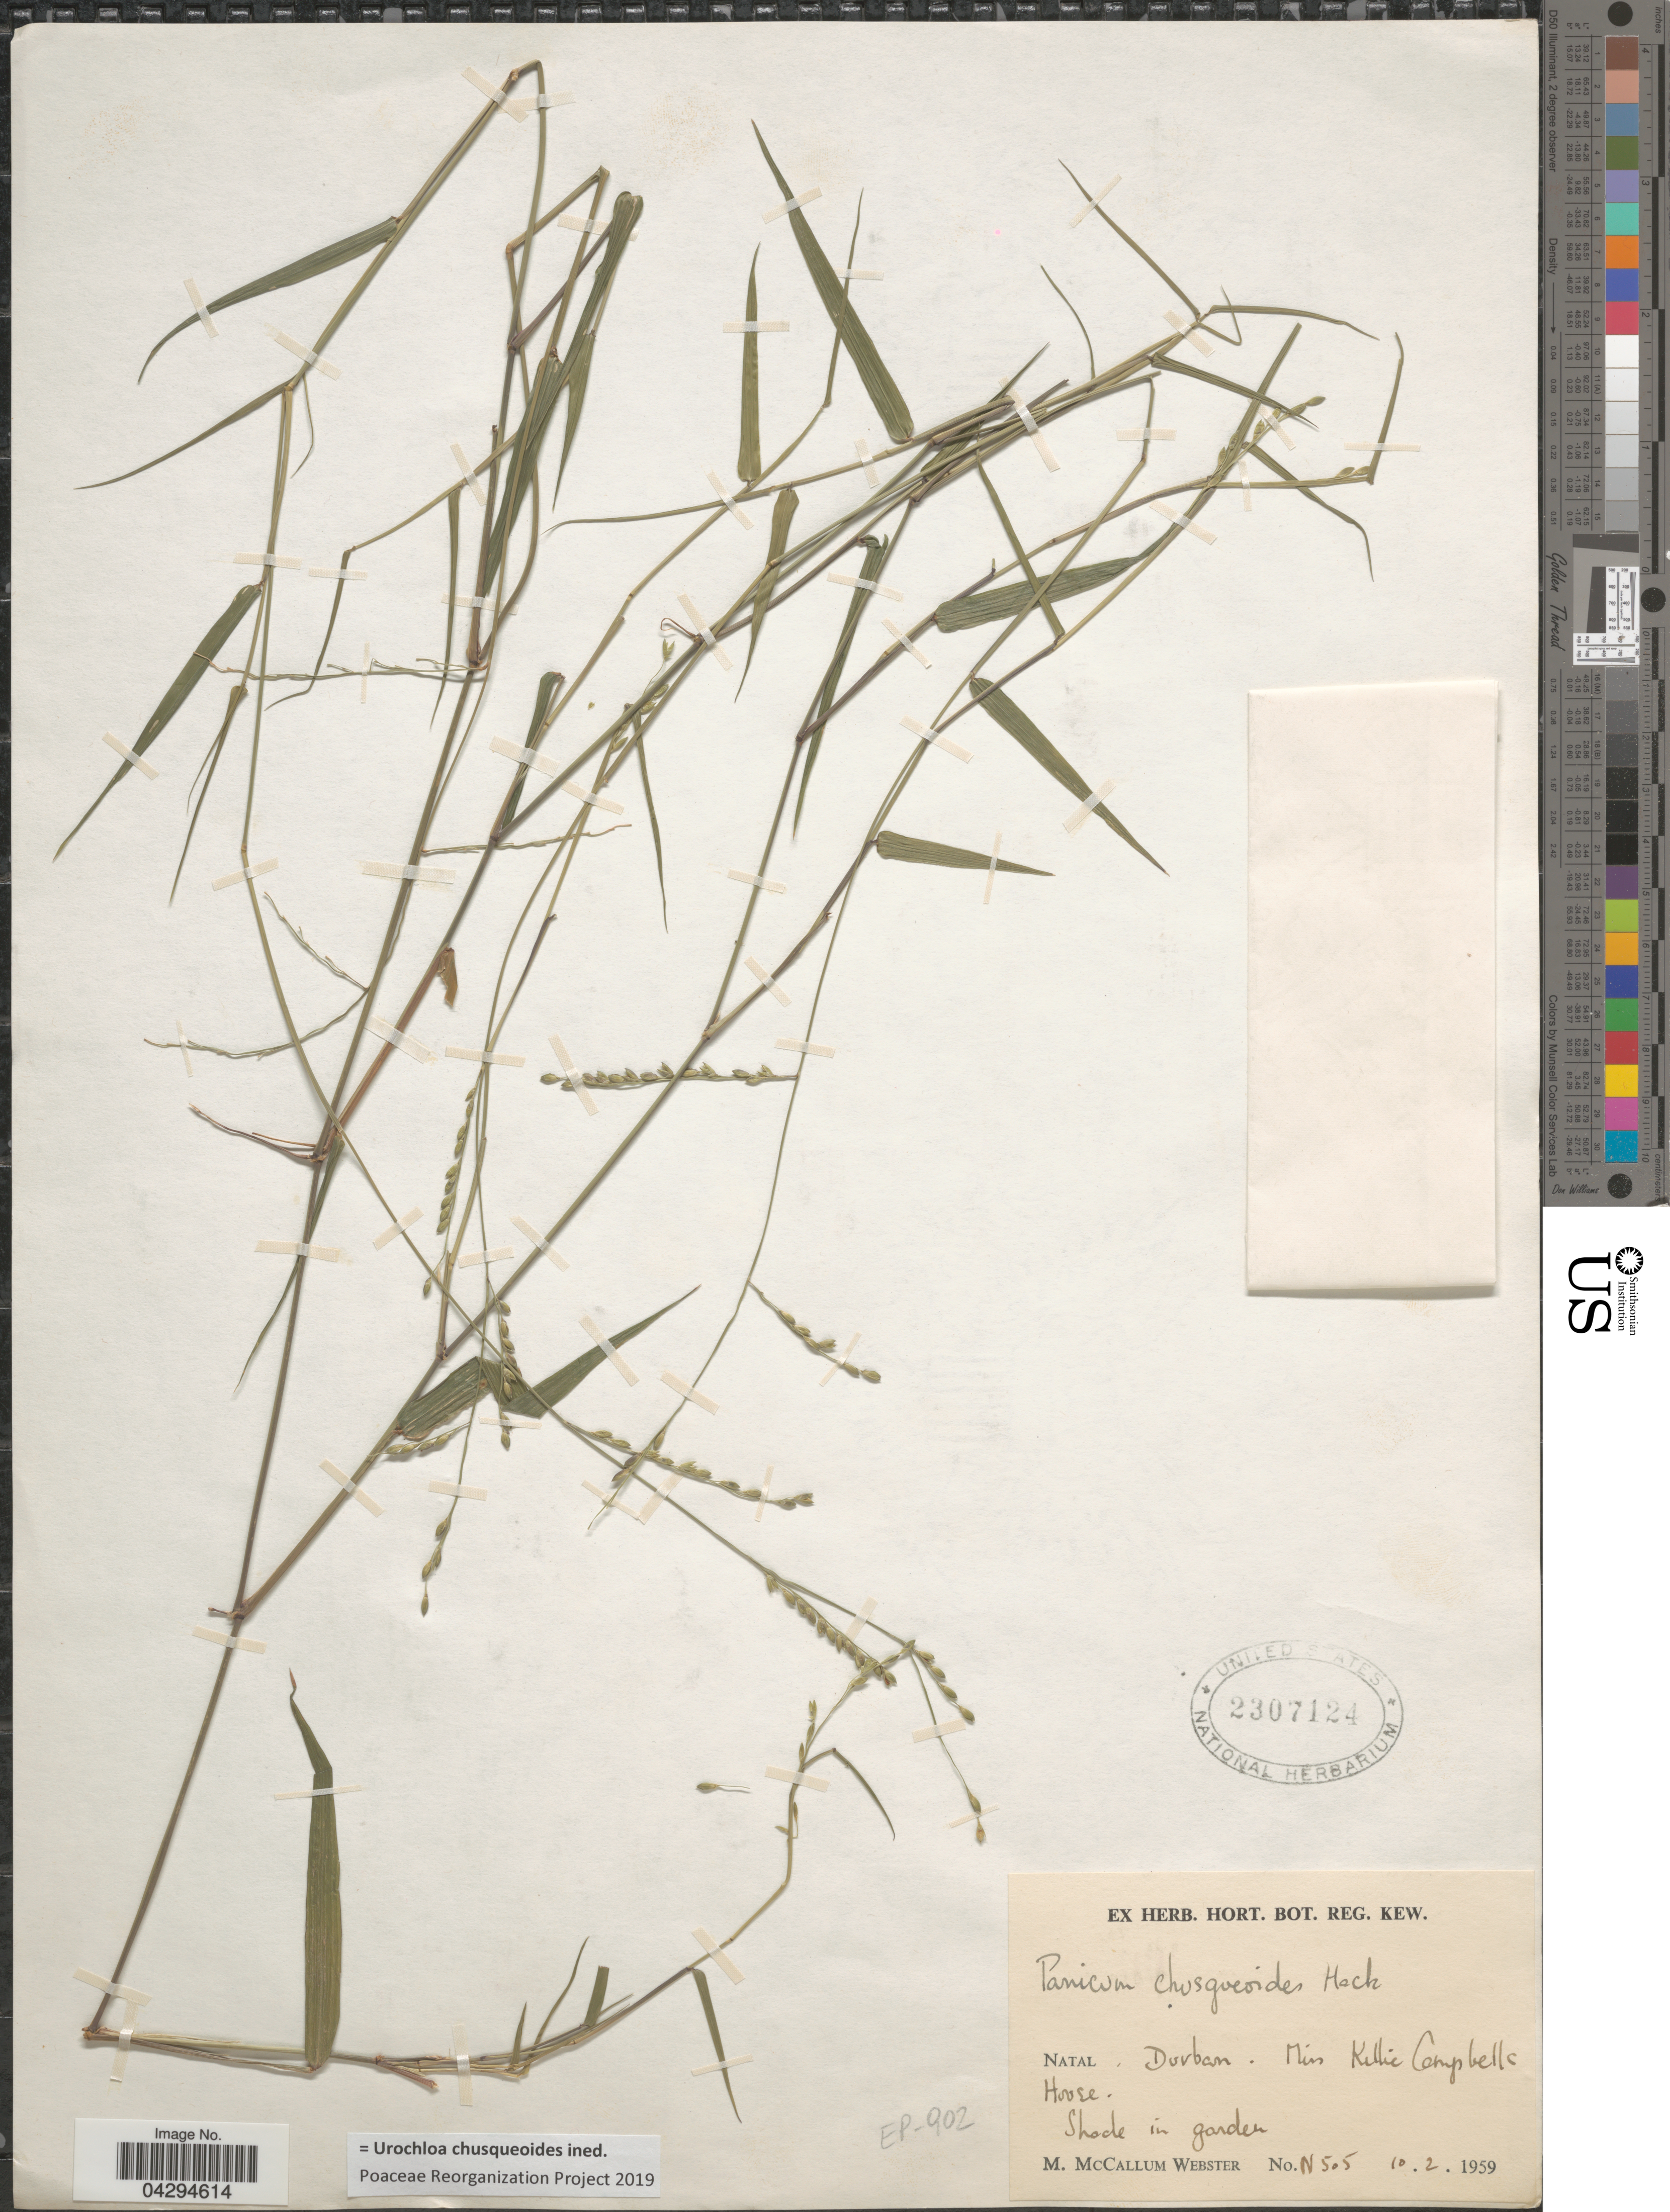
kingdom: Plantae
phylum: Tracheophyta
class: Liliopsida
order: Poales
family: Poaceae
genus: Urochloa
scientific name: Urochloa chusqueoides ined.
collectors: M. Webster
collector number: N505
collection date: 1959-02-10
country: South Africa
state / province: KwaZulu-Natal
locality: Natal. Durban. Miss Killie [interpreted] Campbelle House.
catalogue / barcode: US 2307124